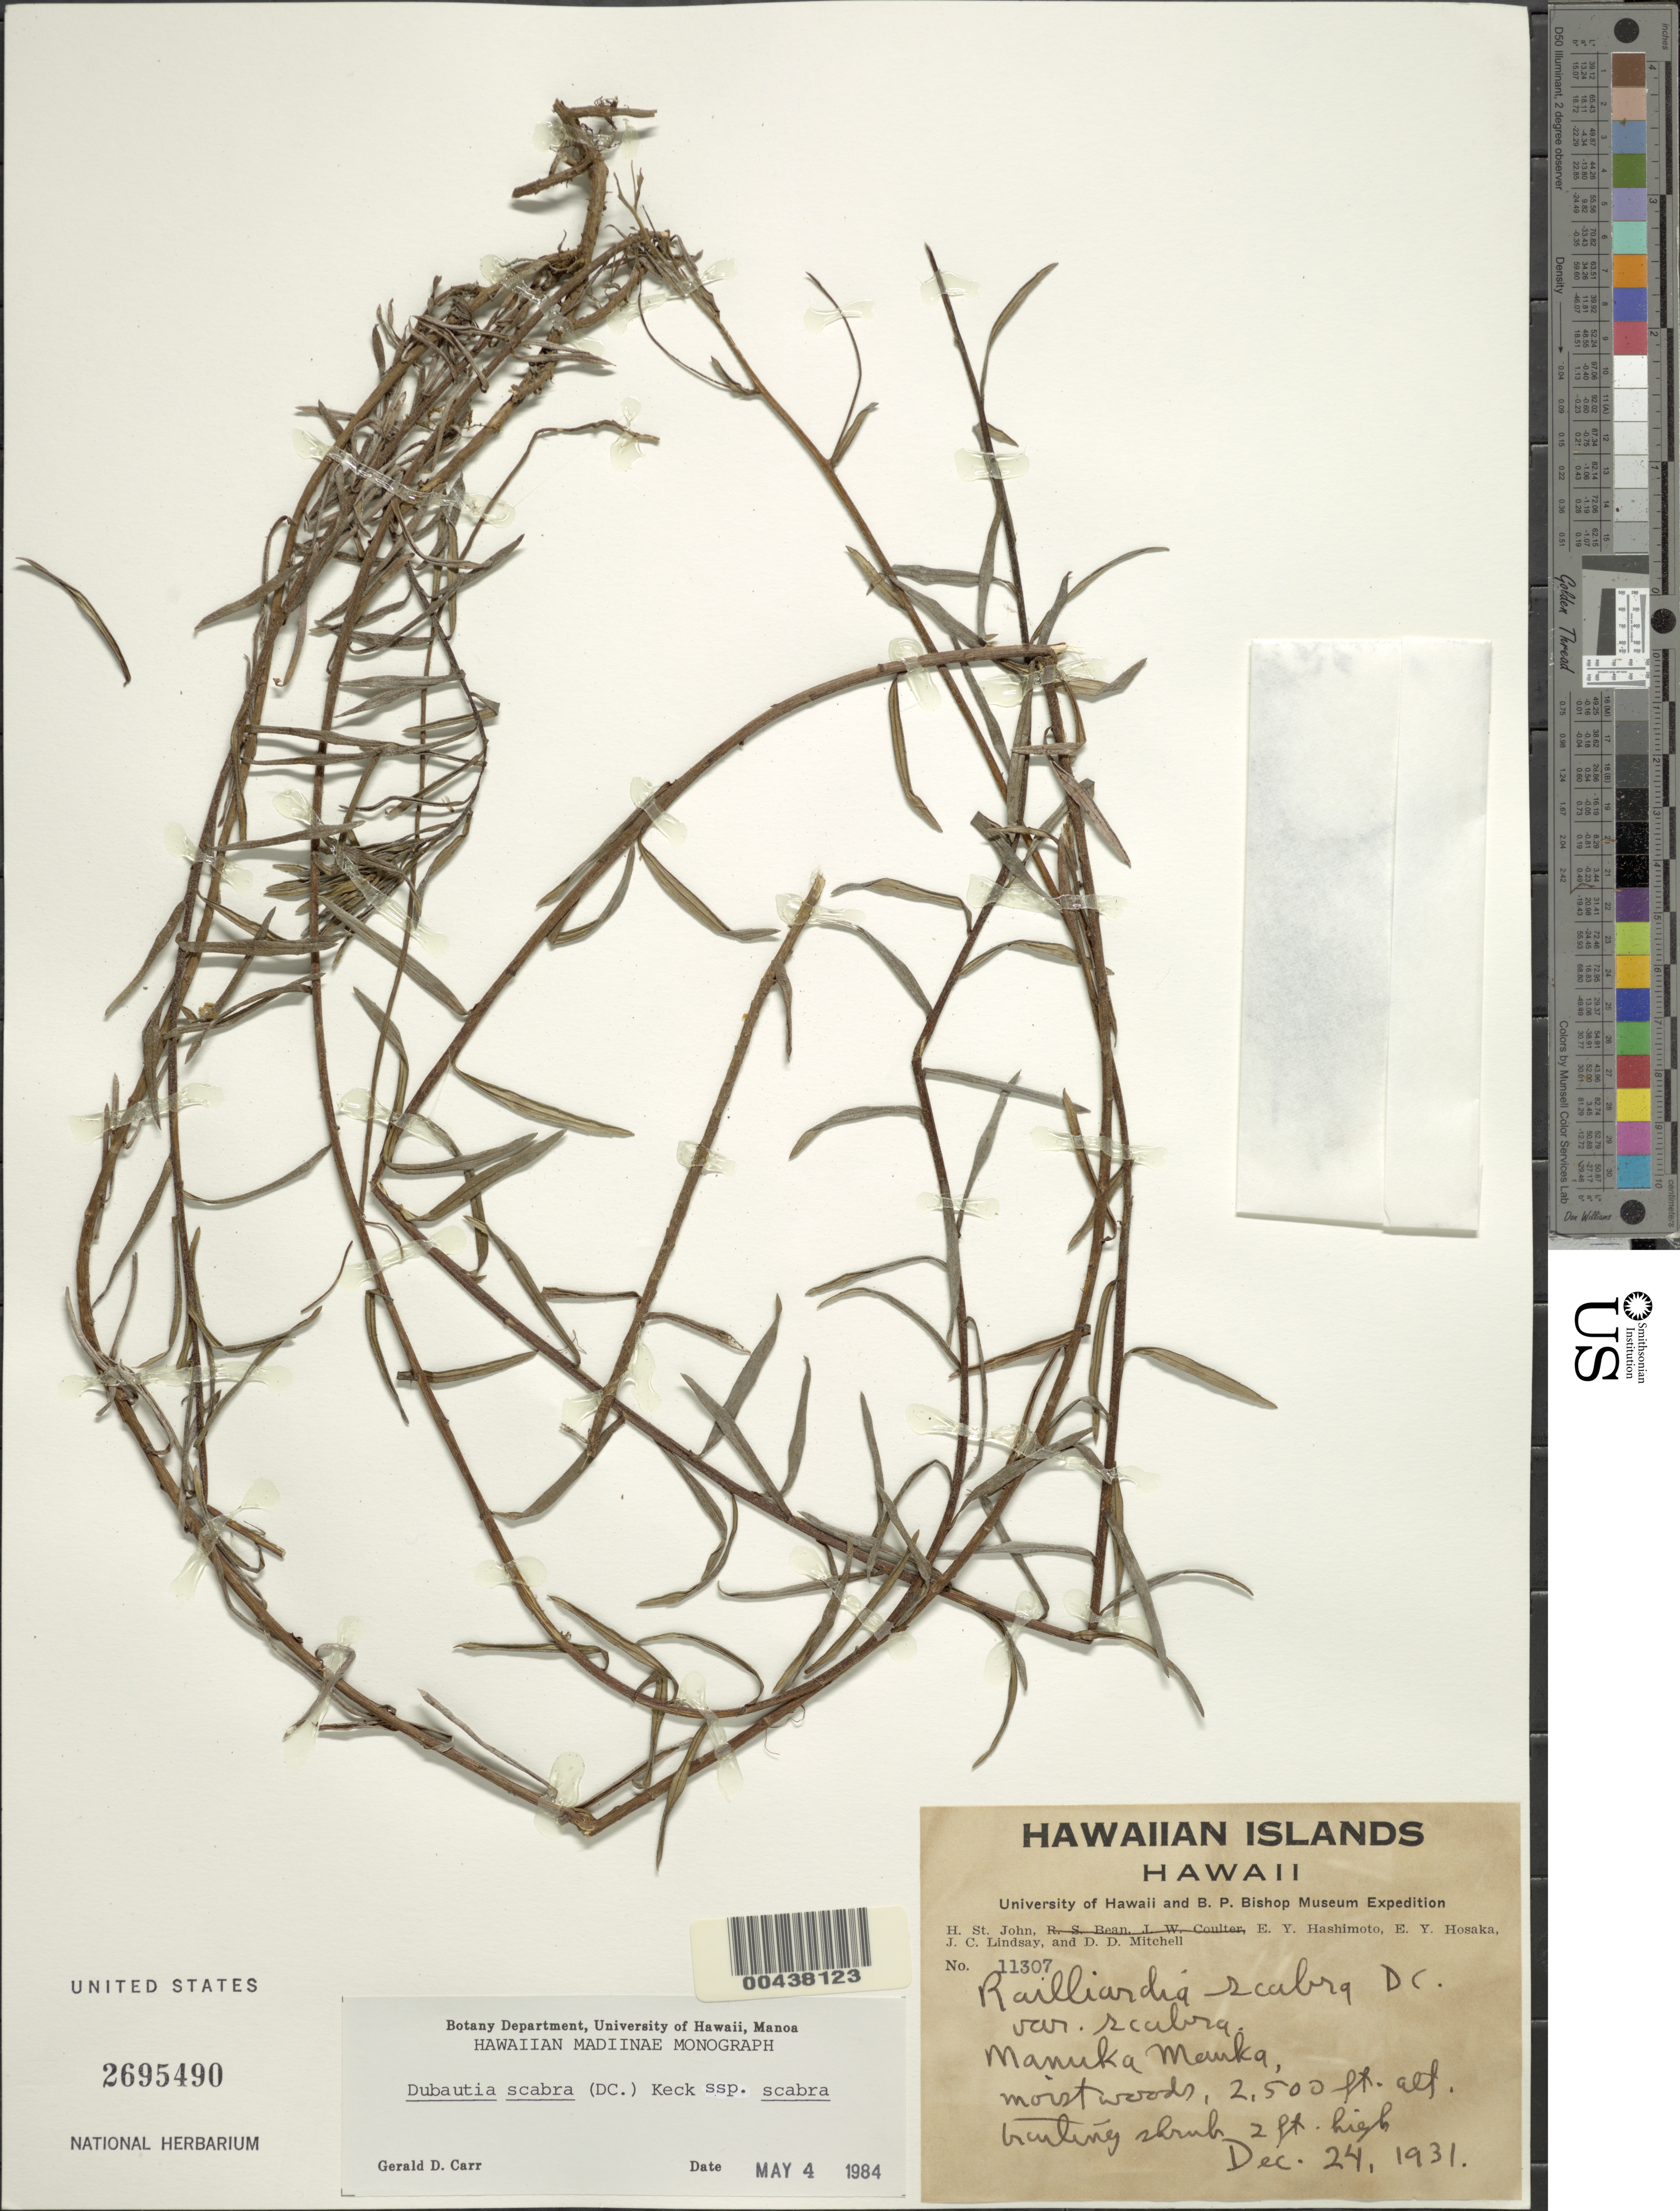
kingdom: Plantae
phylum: Tracheophyta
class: Magnoliopsida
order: Asterales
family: Asteraceae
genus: Dubautia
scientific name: Dubautia scabra subsp. scabra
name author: (DC.) D.D. Keck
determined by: Carr, G. D.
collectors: H. St. John, E. Hashimoto, E. Y. Hosaka, J. Lindsay & et al.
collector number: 11307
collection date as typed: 24 Dec 1931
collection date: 1931-12-24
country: United States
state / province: Hawaii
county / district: Hawaii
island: Hawaii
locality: Manuka Mauka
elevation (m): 762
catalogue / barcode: US 2695490